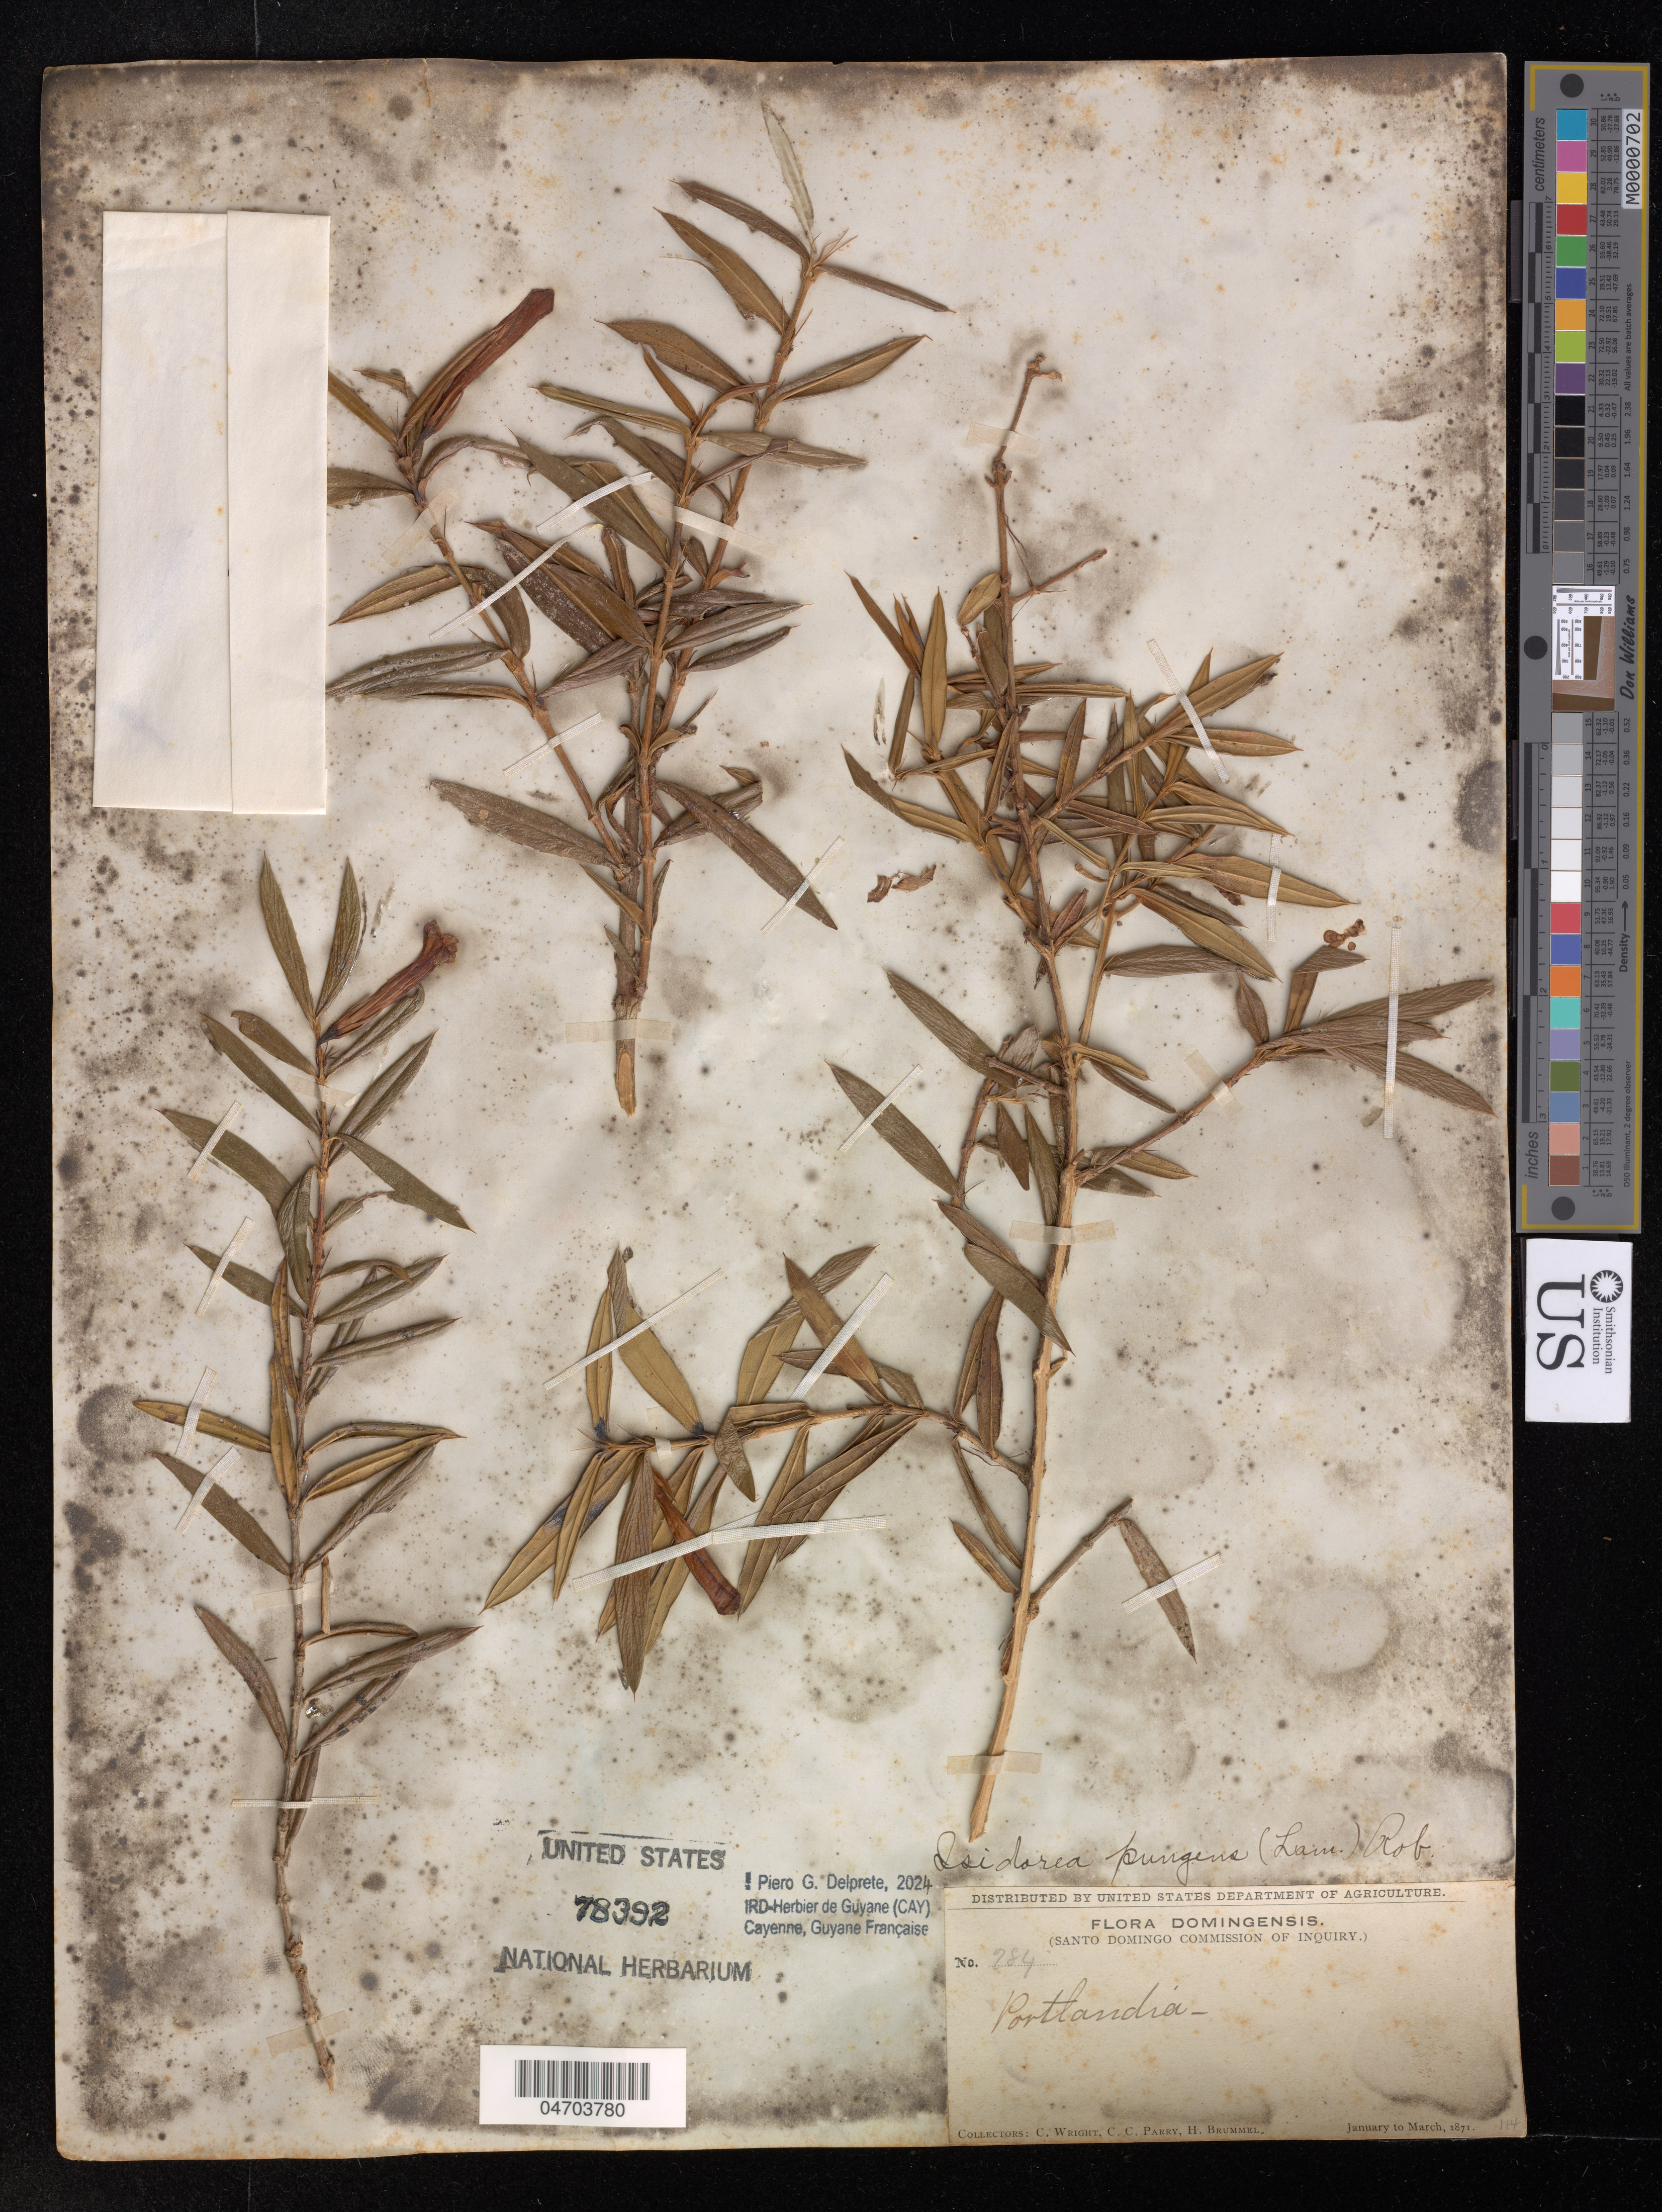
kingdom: Plantae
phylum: Tracheophyta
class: Magnoliopsida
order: Gentianales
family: Rubiaceae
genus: Isidorea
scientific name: Isidorea pungens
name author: (Lam.) B.L. Rob.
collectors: C. H. Wright, C. Parry & H. Brummel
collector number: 784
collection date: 1871-03/1874-01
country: Dominican Republic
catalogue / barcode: US 78392